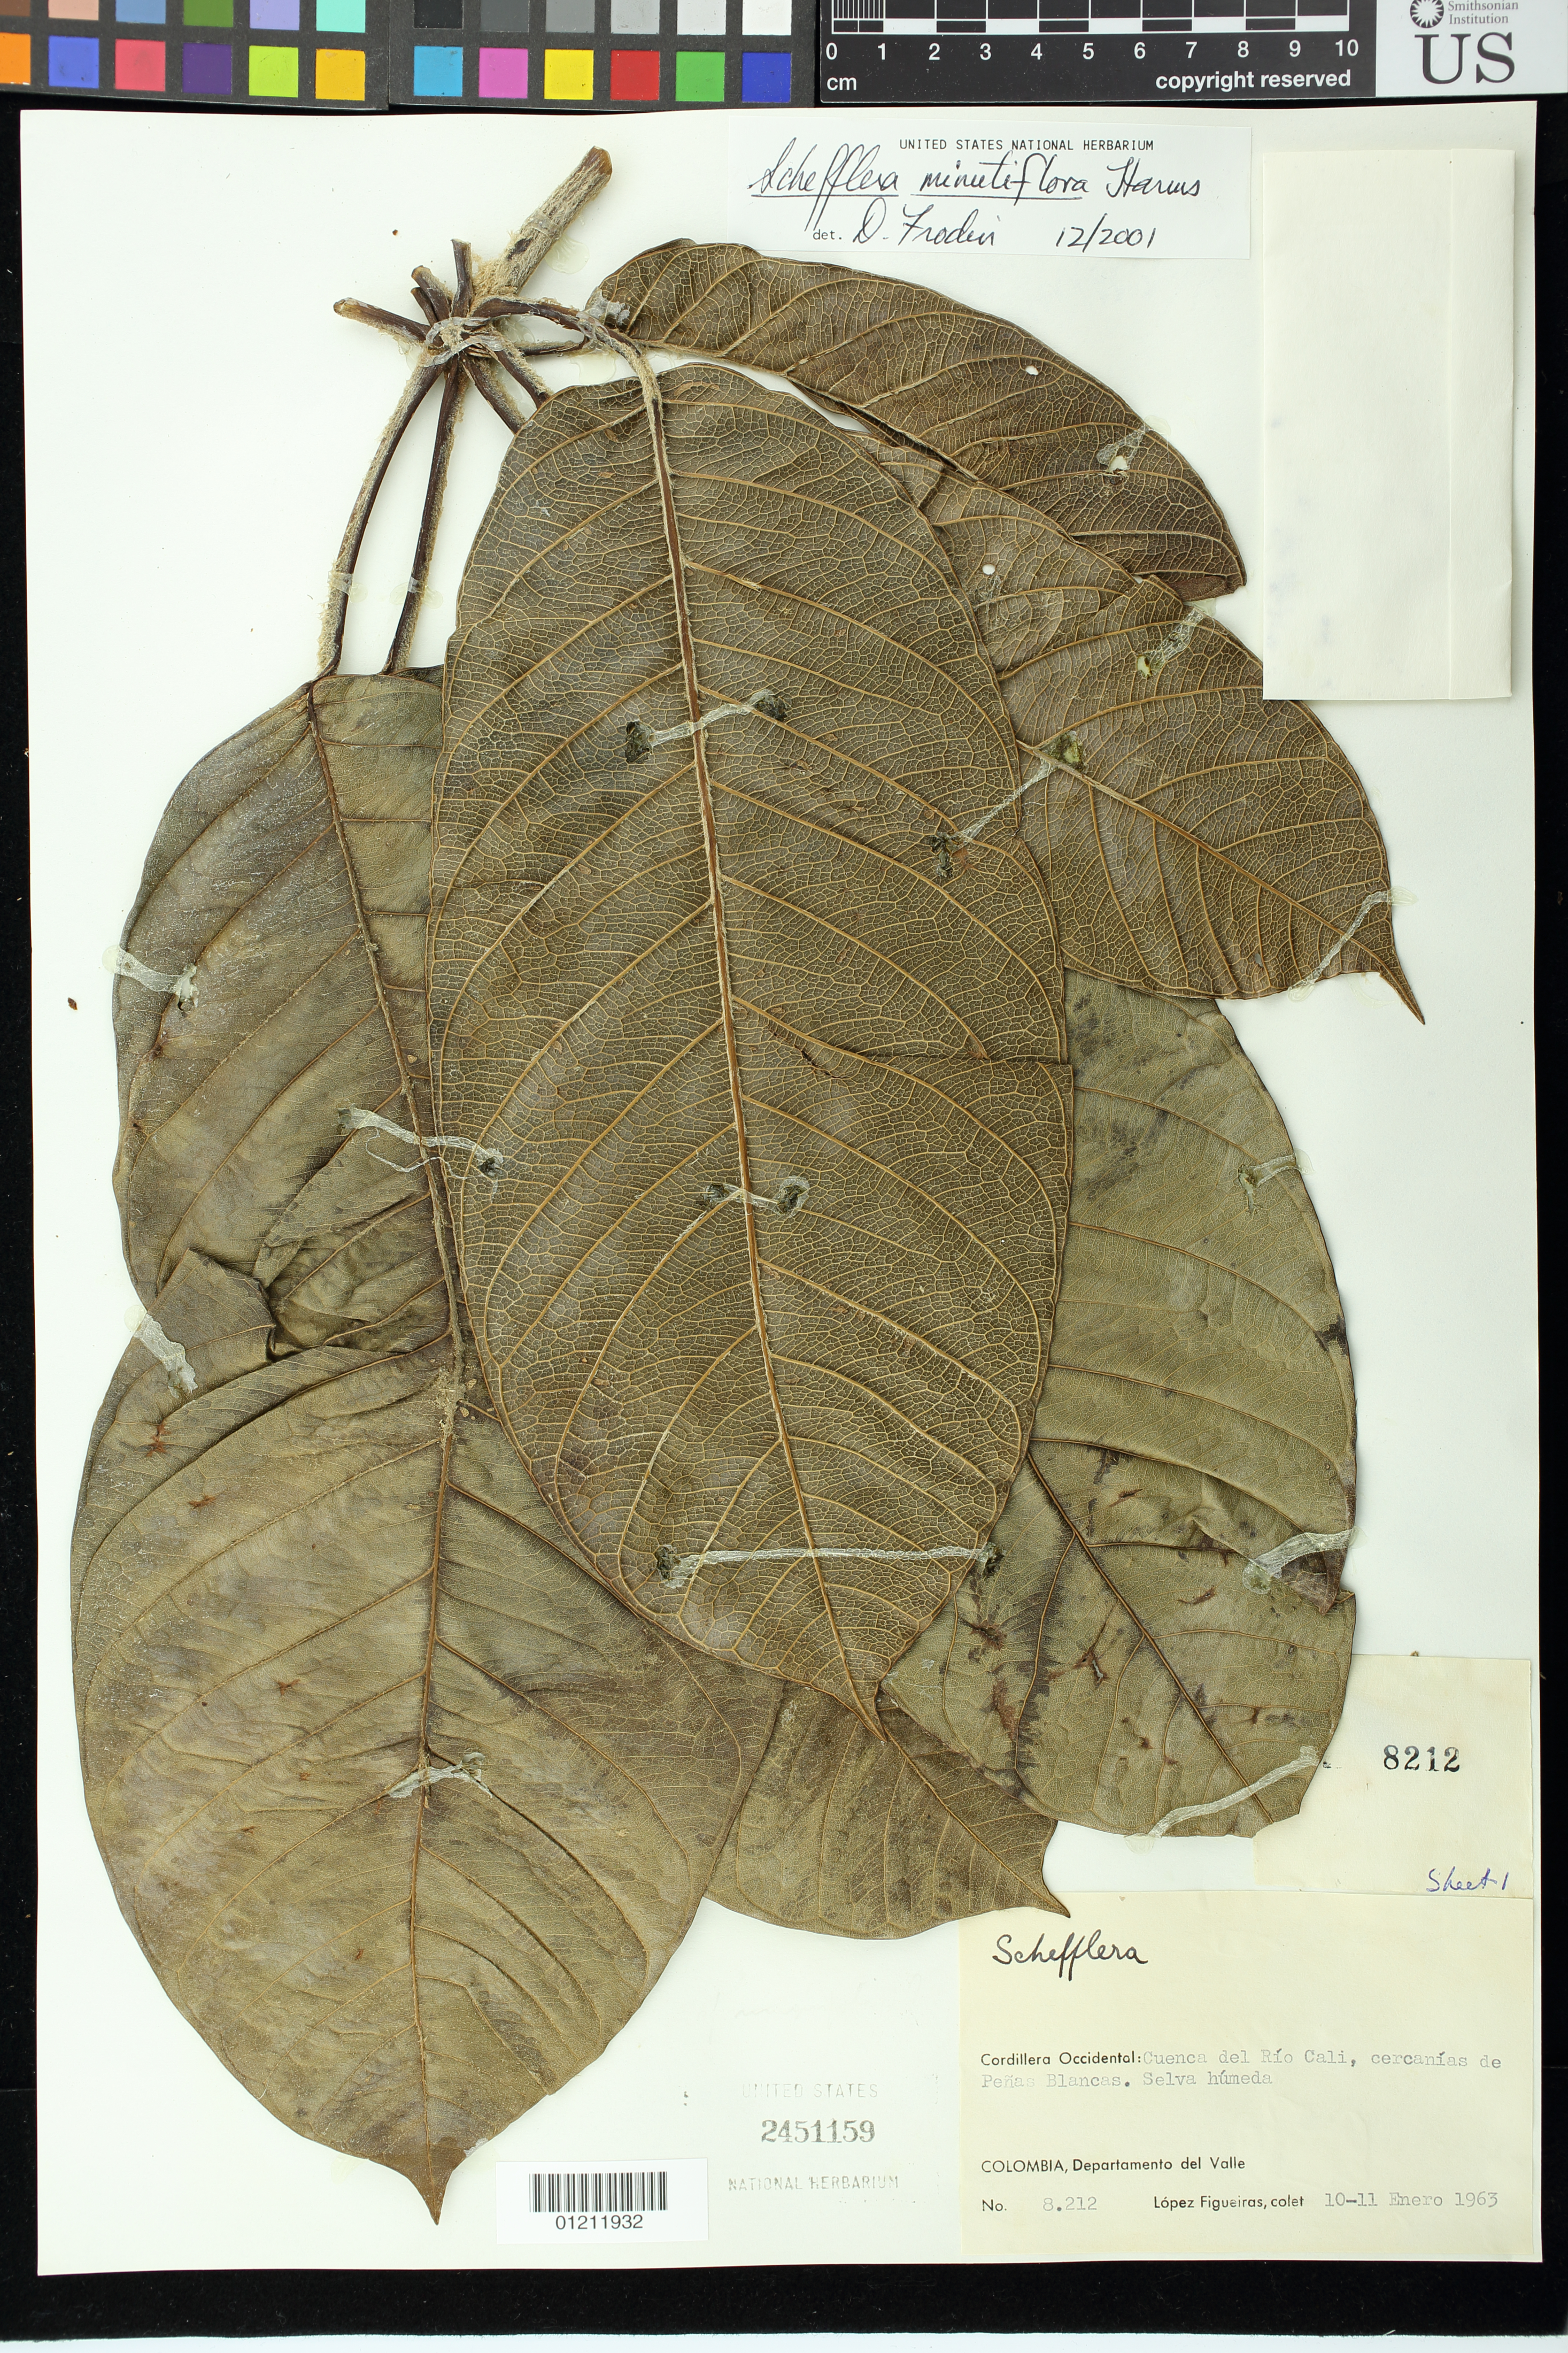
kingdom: Plantae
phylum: Tracheophyta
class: Magnoliopsida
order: Apiales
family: Araliaceae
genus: Schefflera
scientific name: Schefflera minutiflora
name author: Harms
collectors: M. López Figueiras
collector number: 8212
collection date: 1963-01-10/1963-01-11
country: Colombia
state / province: Valle del Cauca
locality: Cordillera Occidental: Cuenca del Río Cali, cercanías de Pe±as Blancas. Selva h·meda.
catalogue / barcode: US 2451159